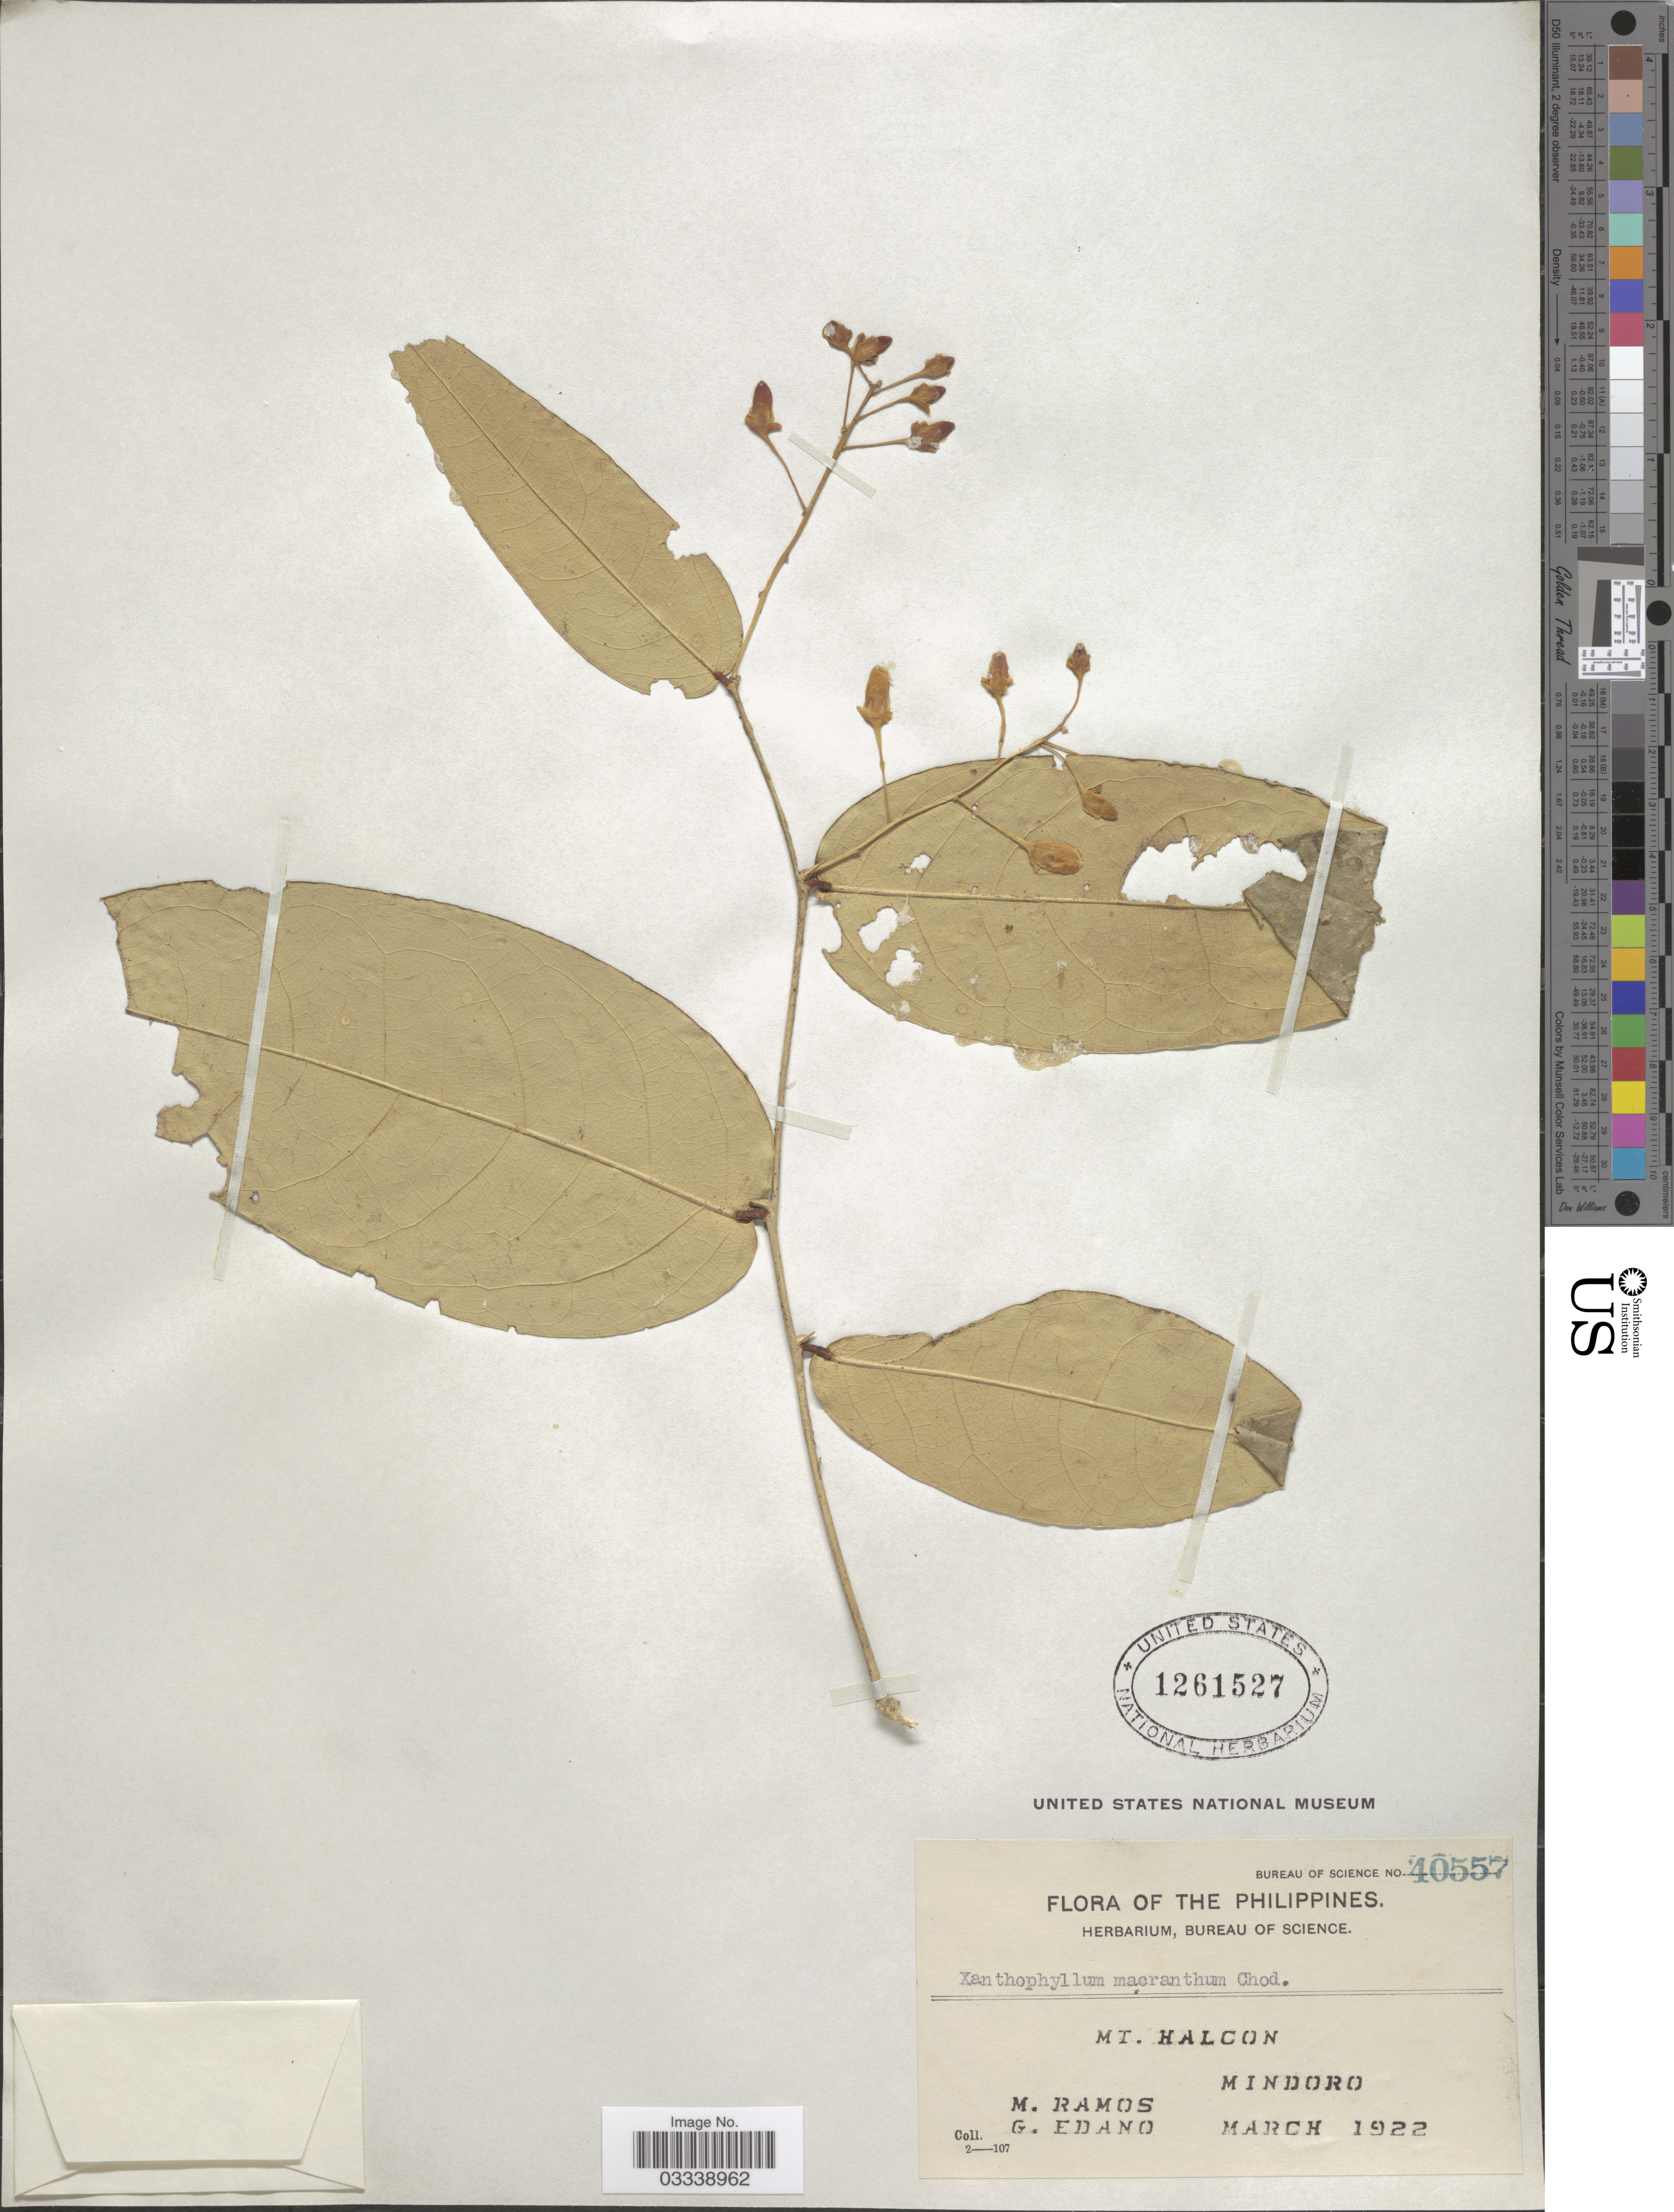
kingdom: Plantae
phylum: Tracheophyta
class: Magnoliopsida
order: Fabales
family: Polygalaceae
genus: Xanthophyllum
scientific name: Xanthophyllum discolor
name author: Chodat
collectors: M. Ramos & G. Edaño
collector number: Bureau of Science 40557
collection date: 1922-03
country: Philippines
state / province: Mimaropa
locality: Mt. Halcon. Mindoro.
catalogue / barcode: US 1261527